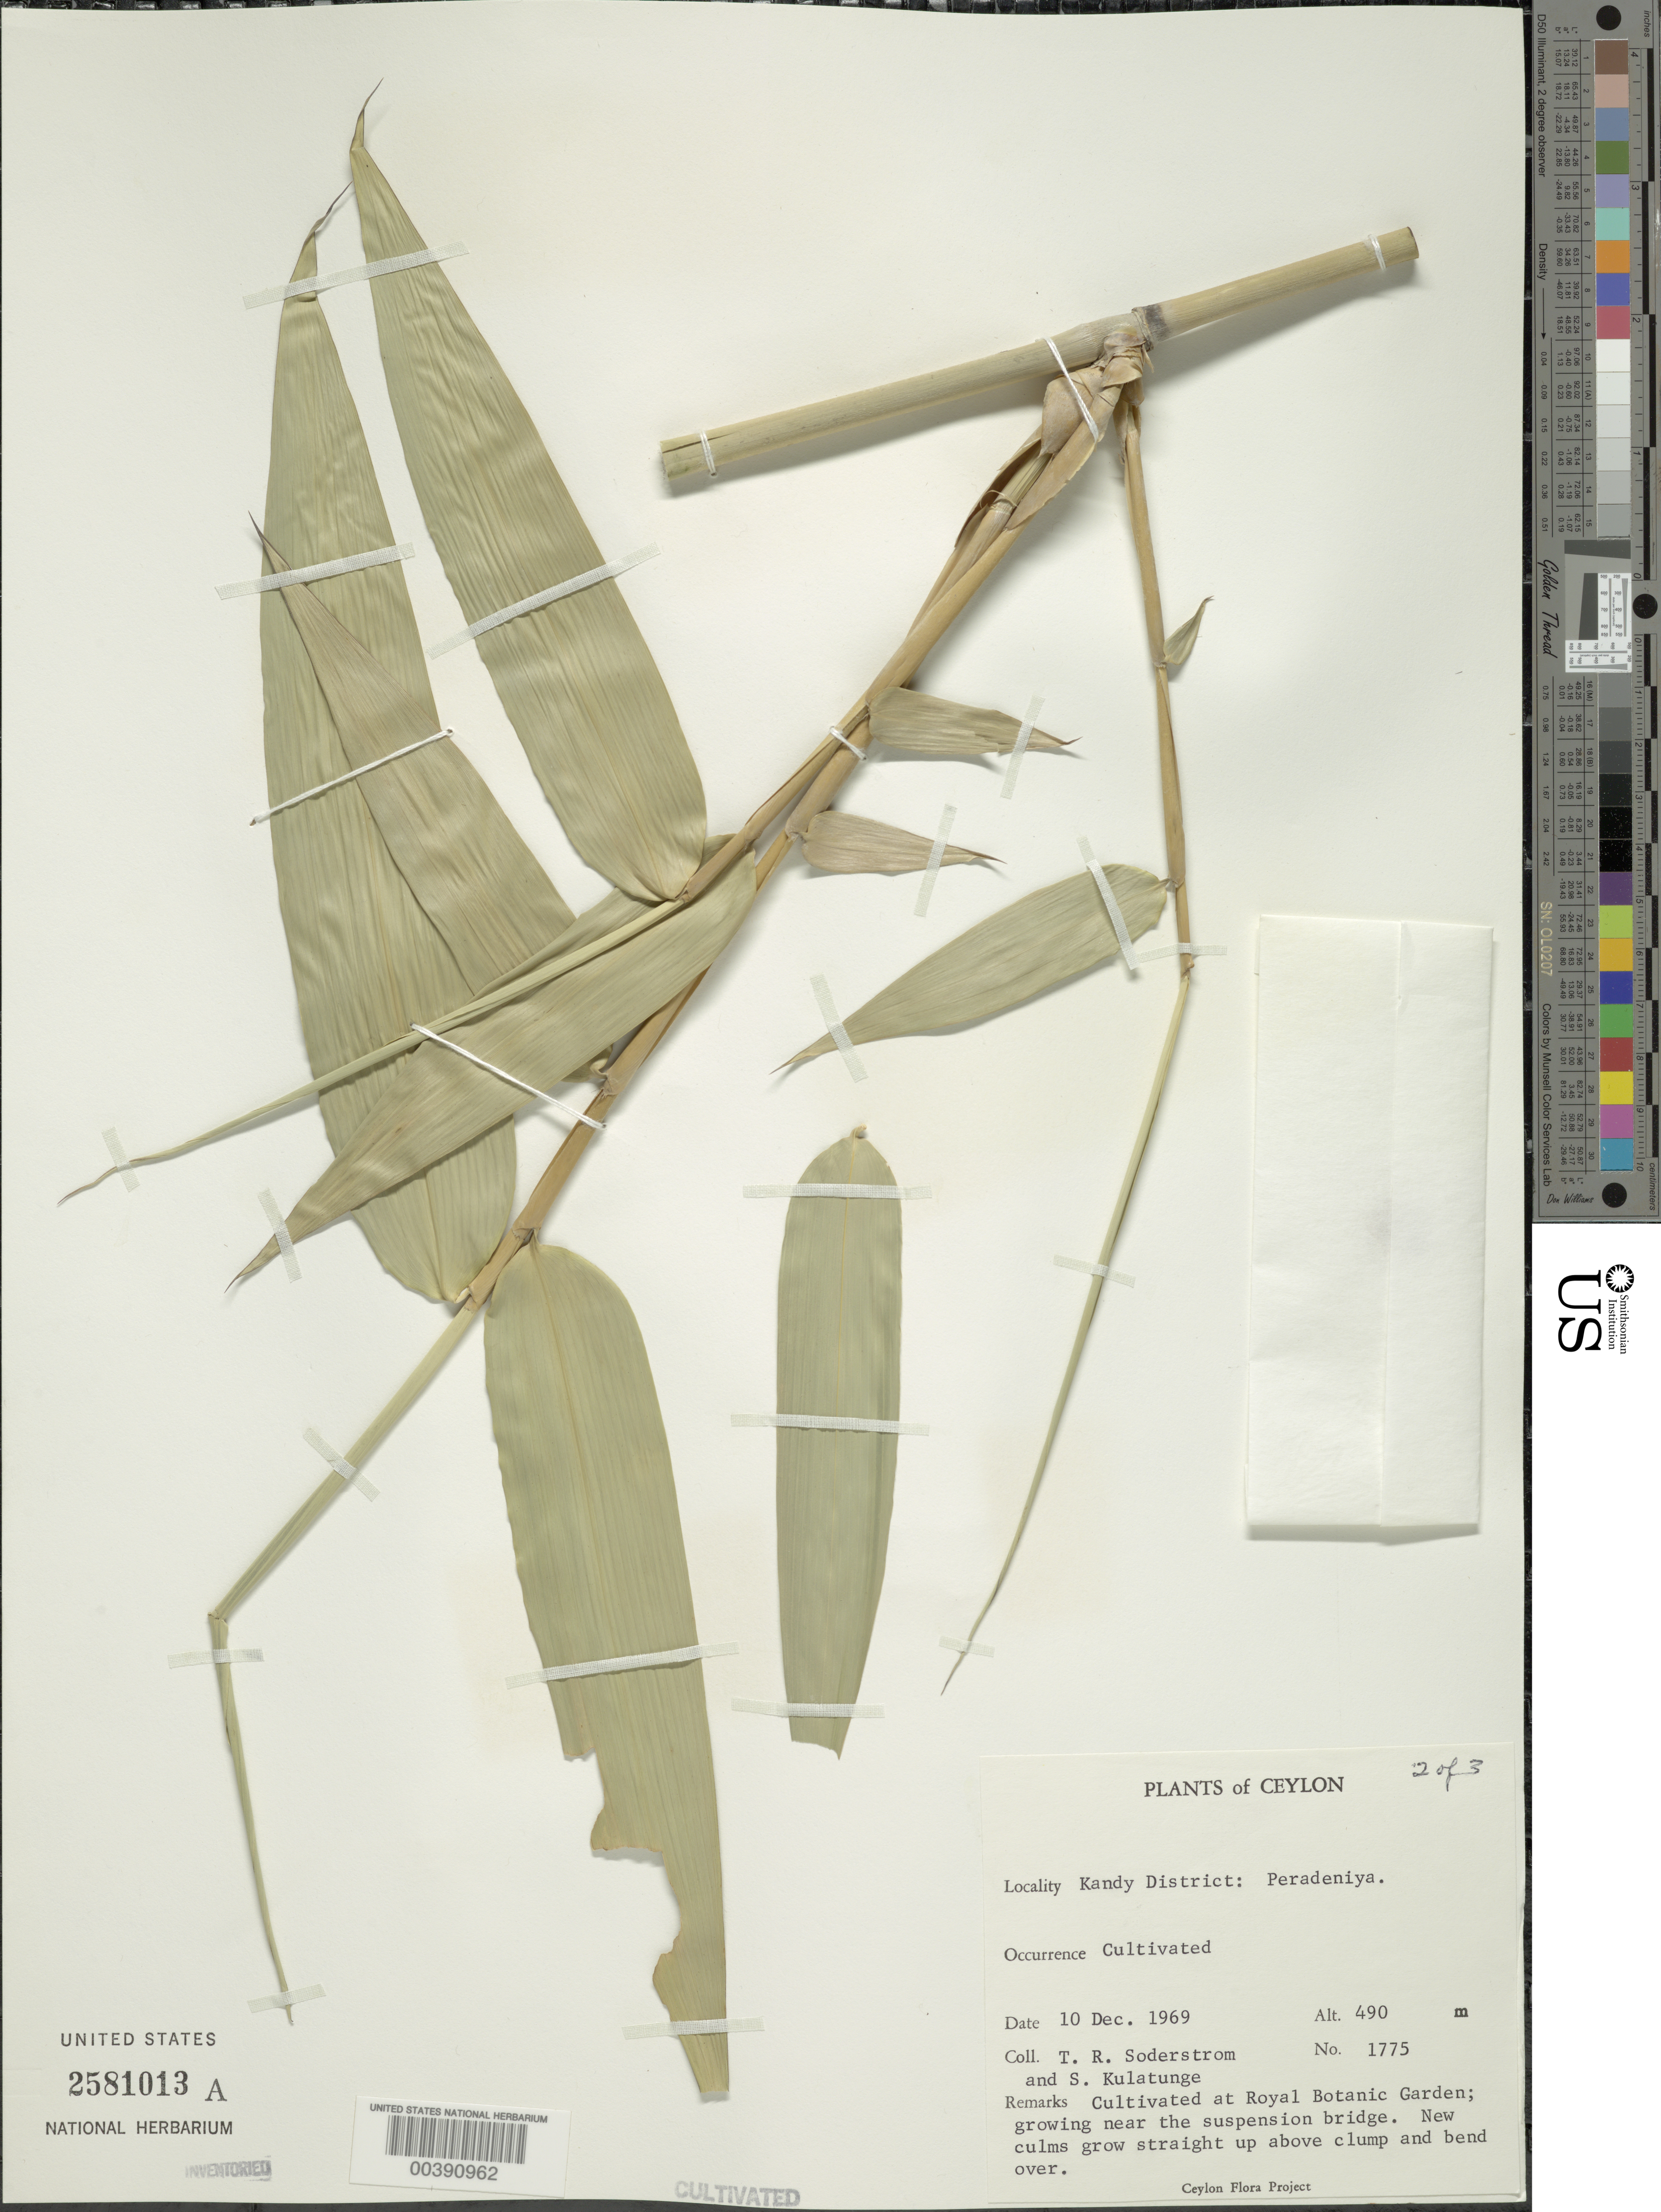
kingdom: Plantae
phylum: Tracheophyta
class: Liliopsida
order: Poales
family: Poaceae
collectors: T. R. Soderstrom & S. Kulatunge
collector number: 1775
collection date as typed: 10 Dec 1969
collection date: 1969-12-10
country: Sri Lanka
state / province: Central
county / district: Kandy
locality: Peradeniya, royal botanic garden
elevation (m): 490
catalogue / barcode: US 2581013A